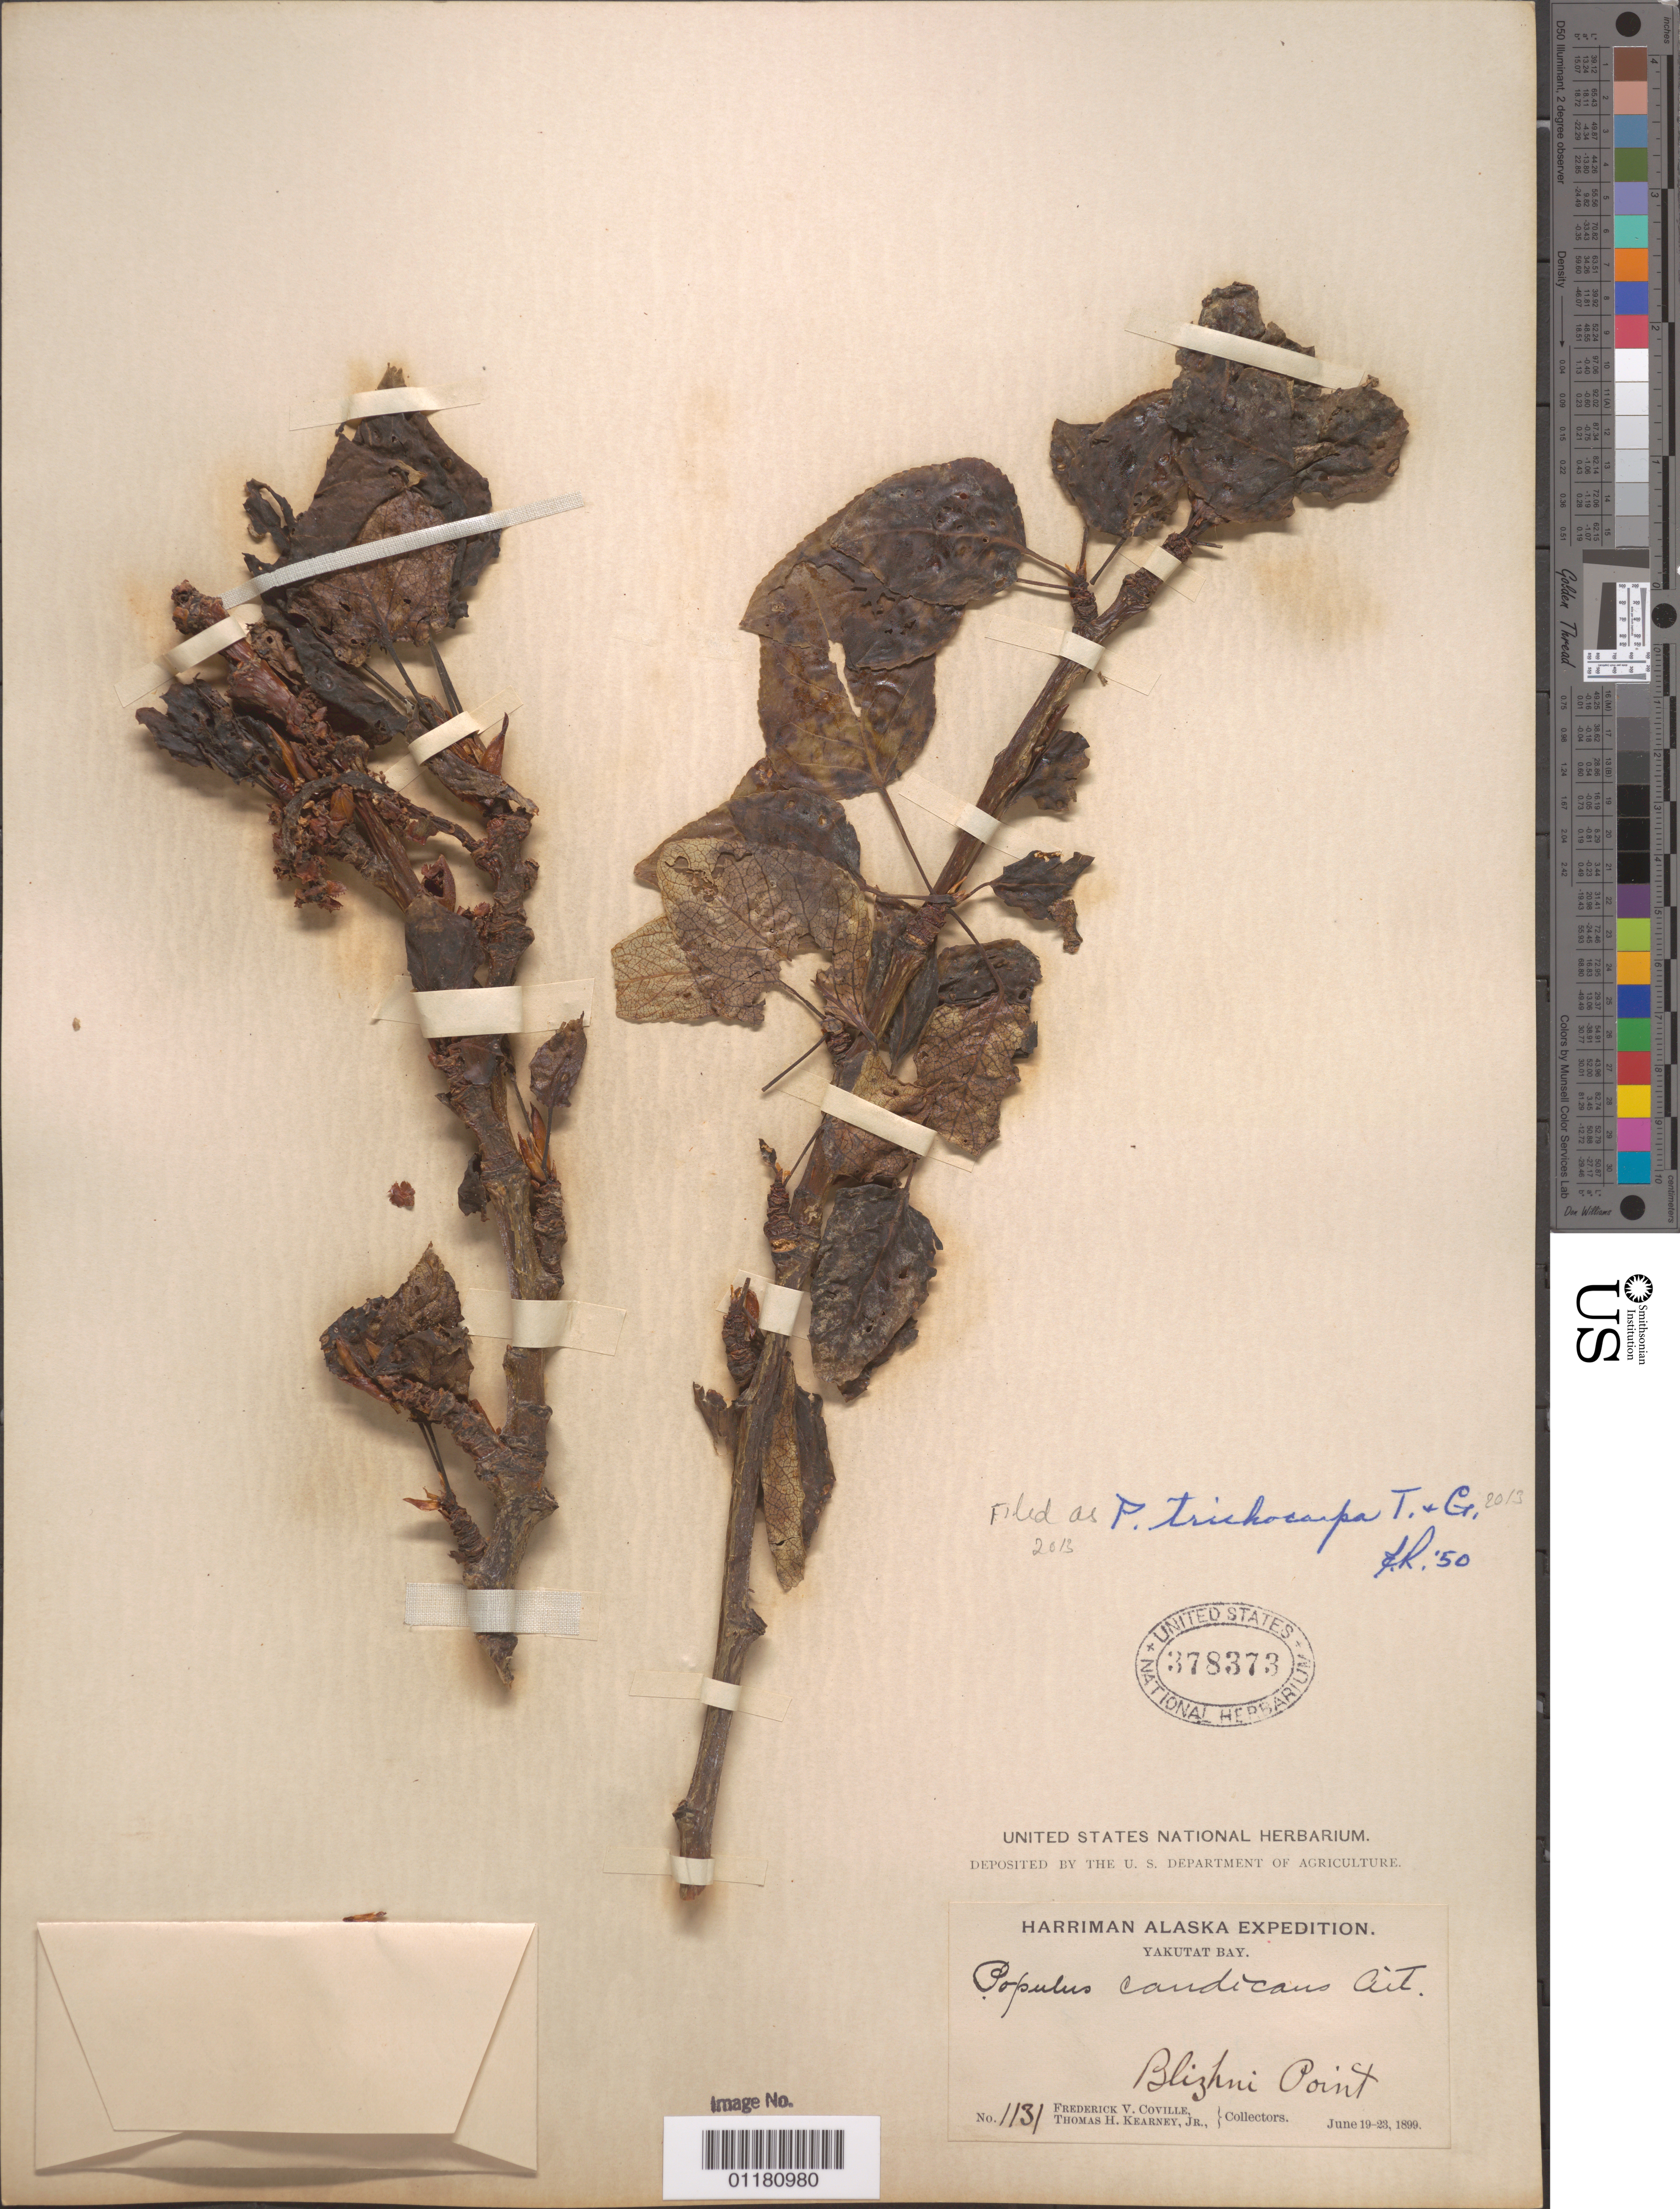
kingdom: Plantae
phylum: Tracheophyta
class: Magnoliopsida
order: Malpighiales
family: Salicaceae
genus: Populus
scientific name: Populus trichocarpa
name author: Torr. & A. Gray ex W. Hook.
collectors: F. V. Coville & T. H. Kearney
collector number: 1131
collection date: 1899-07-19/1899-07-23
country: United States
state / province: Alaska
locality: Yakutat Bay.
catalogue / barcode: US 378373